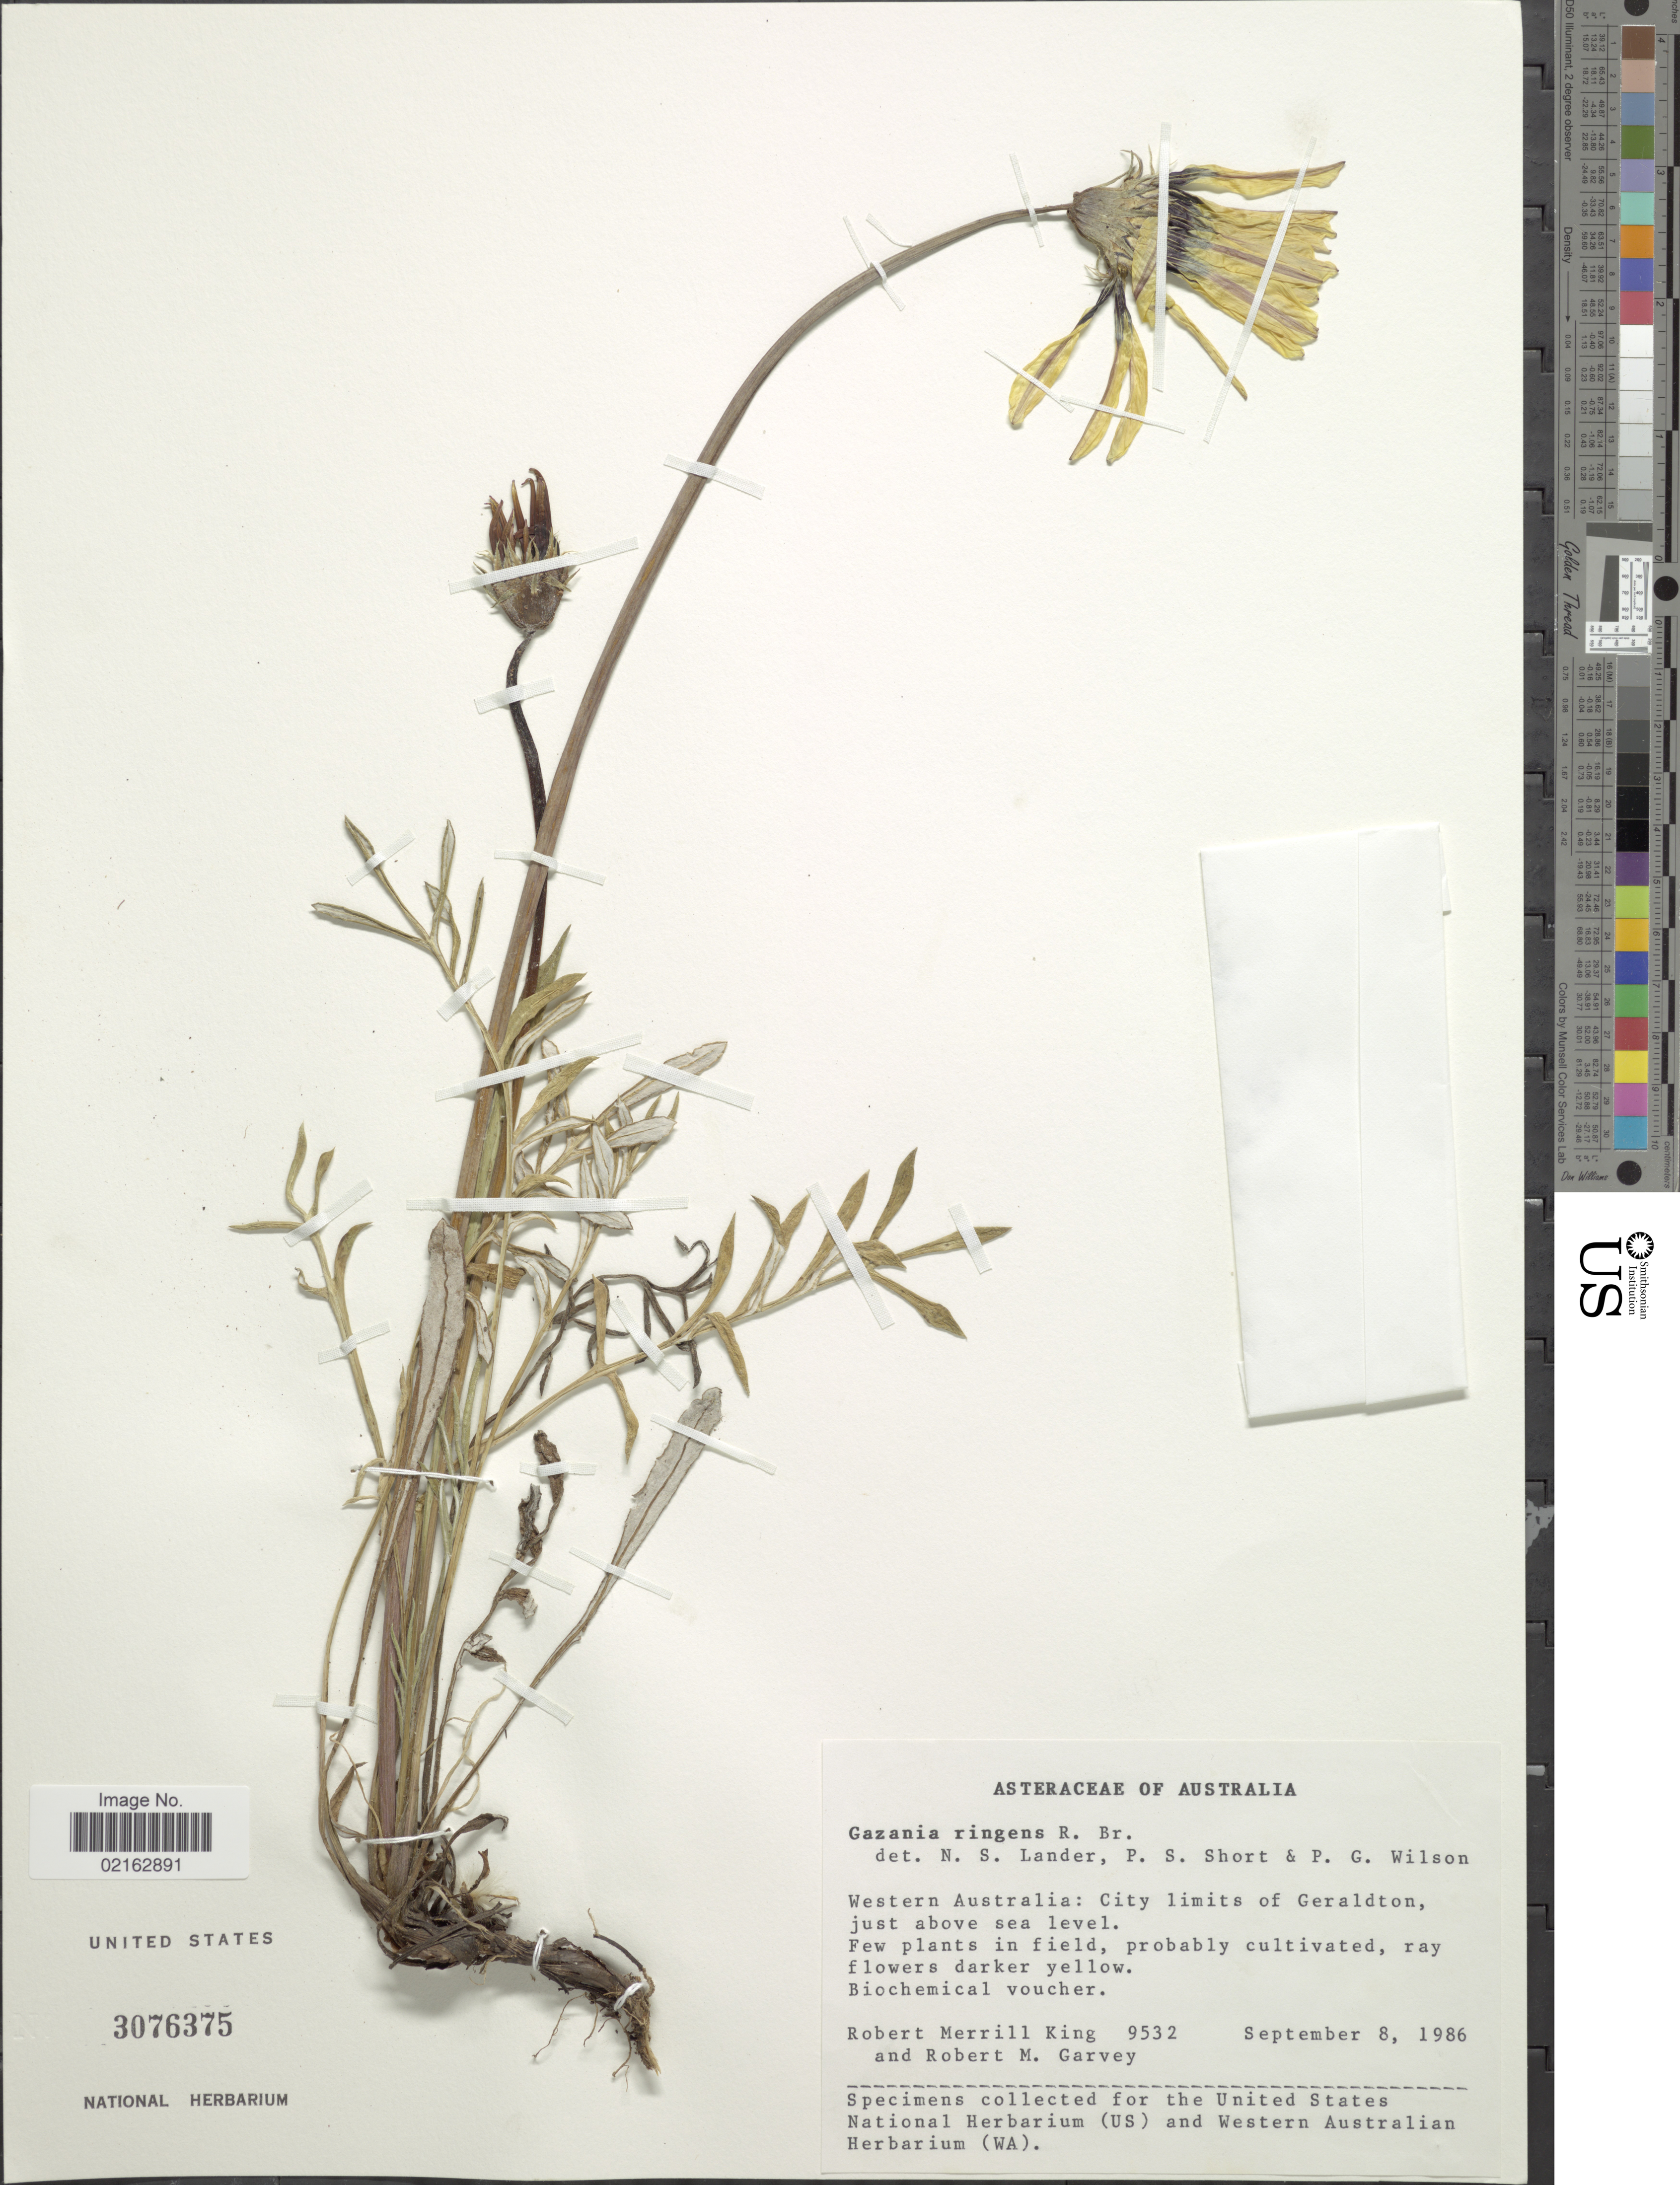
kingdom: Plantae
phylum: Tracheophyta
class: Magnoliopsida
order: Asterales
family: Asteraceae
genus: Gazania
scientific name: Gazania rigens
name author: (L.) Gaertn.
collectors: R. M. King & R. Garvey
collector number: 9532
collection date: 1986-09-08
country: Australia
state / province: Western Australia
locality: Western Australia: City limits of Geraldton, just above sea level.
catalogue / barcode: US 3076375